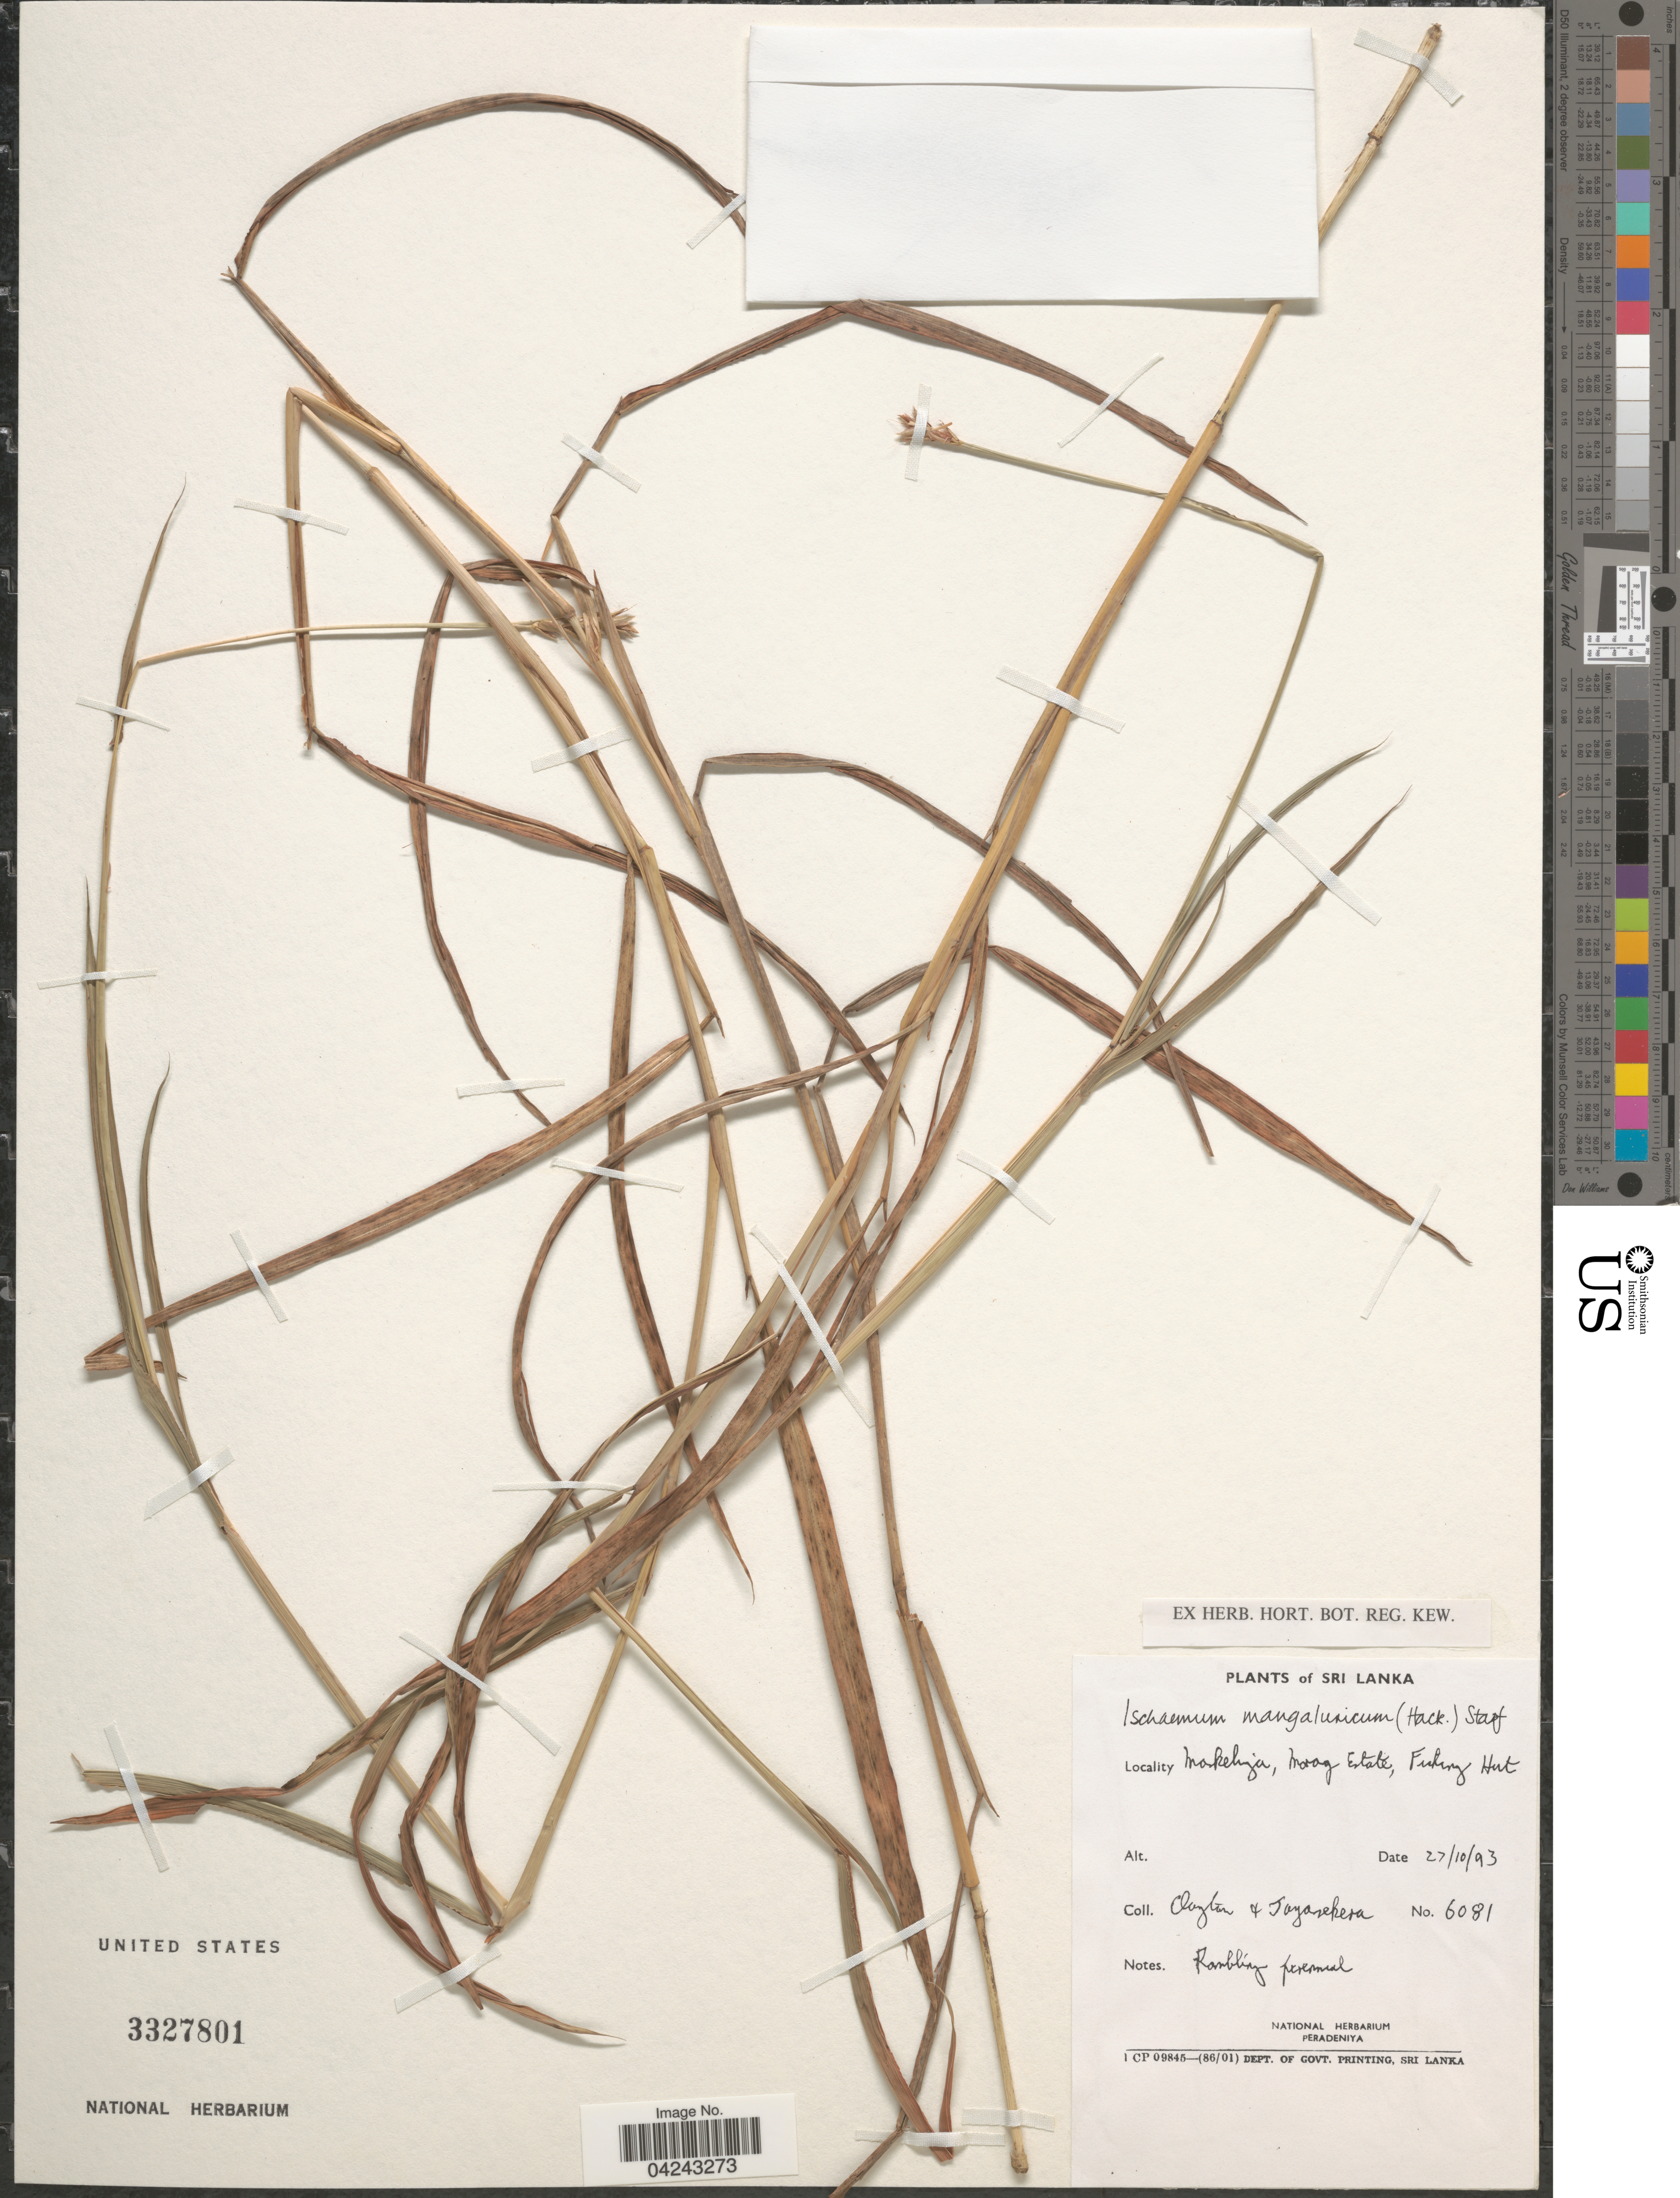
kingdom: Plantae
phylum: Tracheophyta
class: Liliopsida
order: Poales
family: Poaceae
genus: Ischaemum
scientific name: Ischaemum barbatum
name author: Blume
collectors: Clayton & -. Jayasekera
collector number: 6081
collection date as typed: Transcribed d/m/y: 27/10/93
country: Sri Lanka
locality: Makeliya, Moray Estate, Fishing Hut.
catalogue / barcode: US 3327801